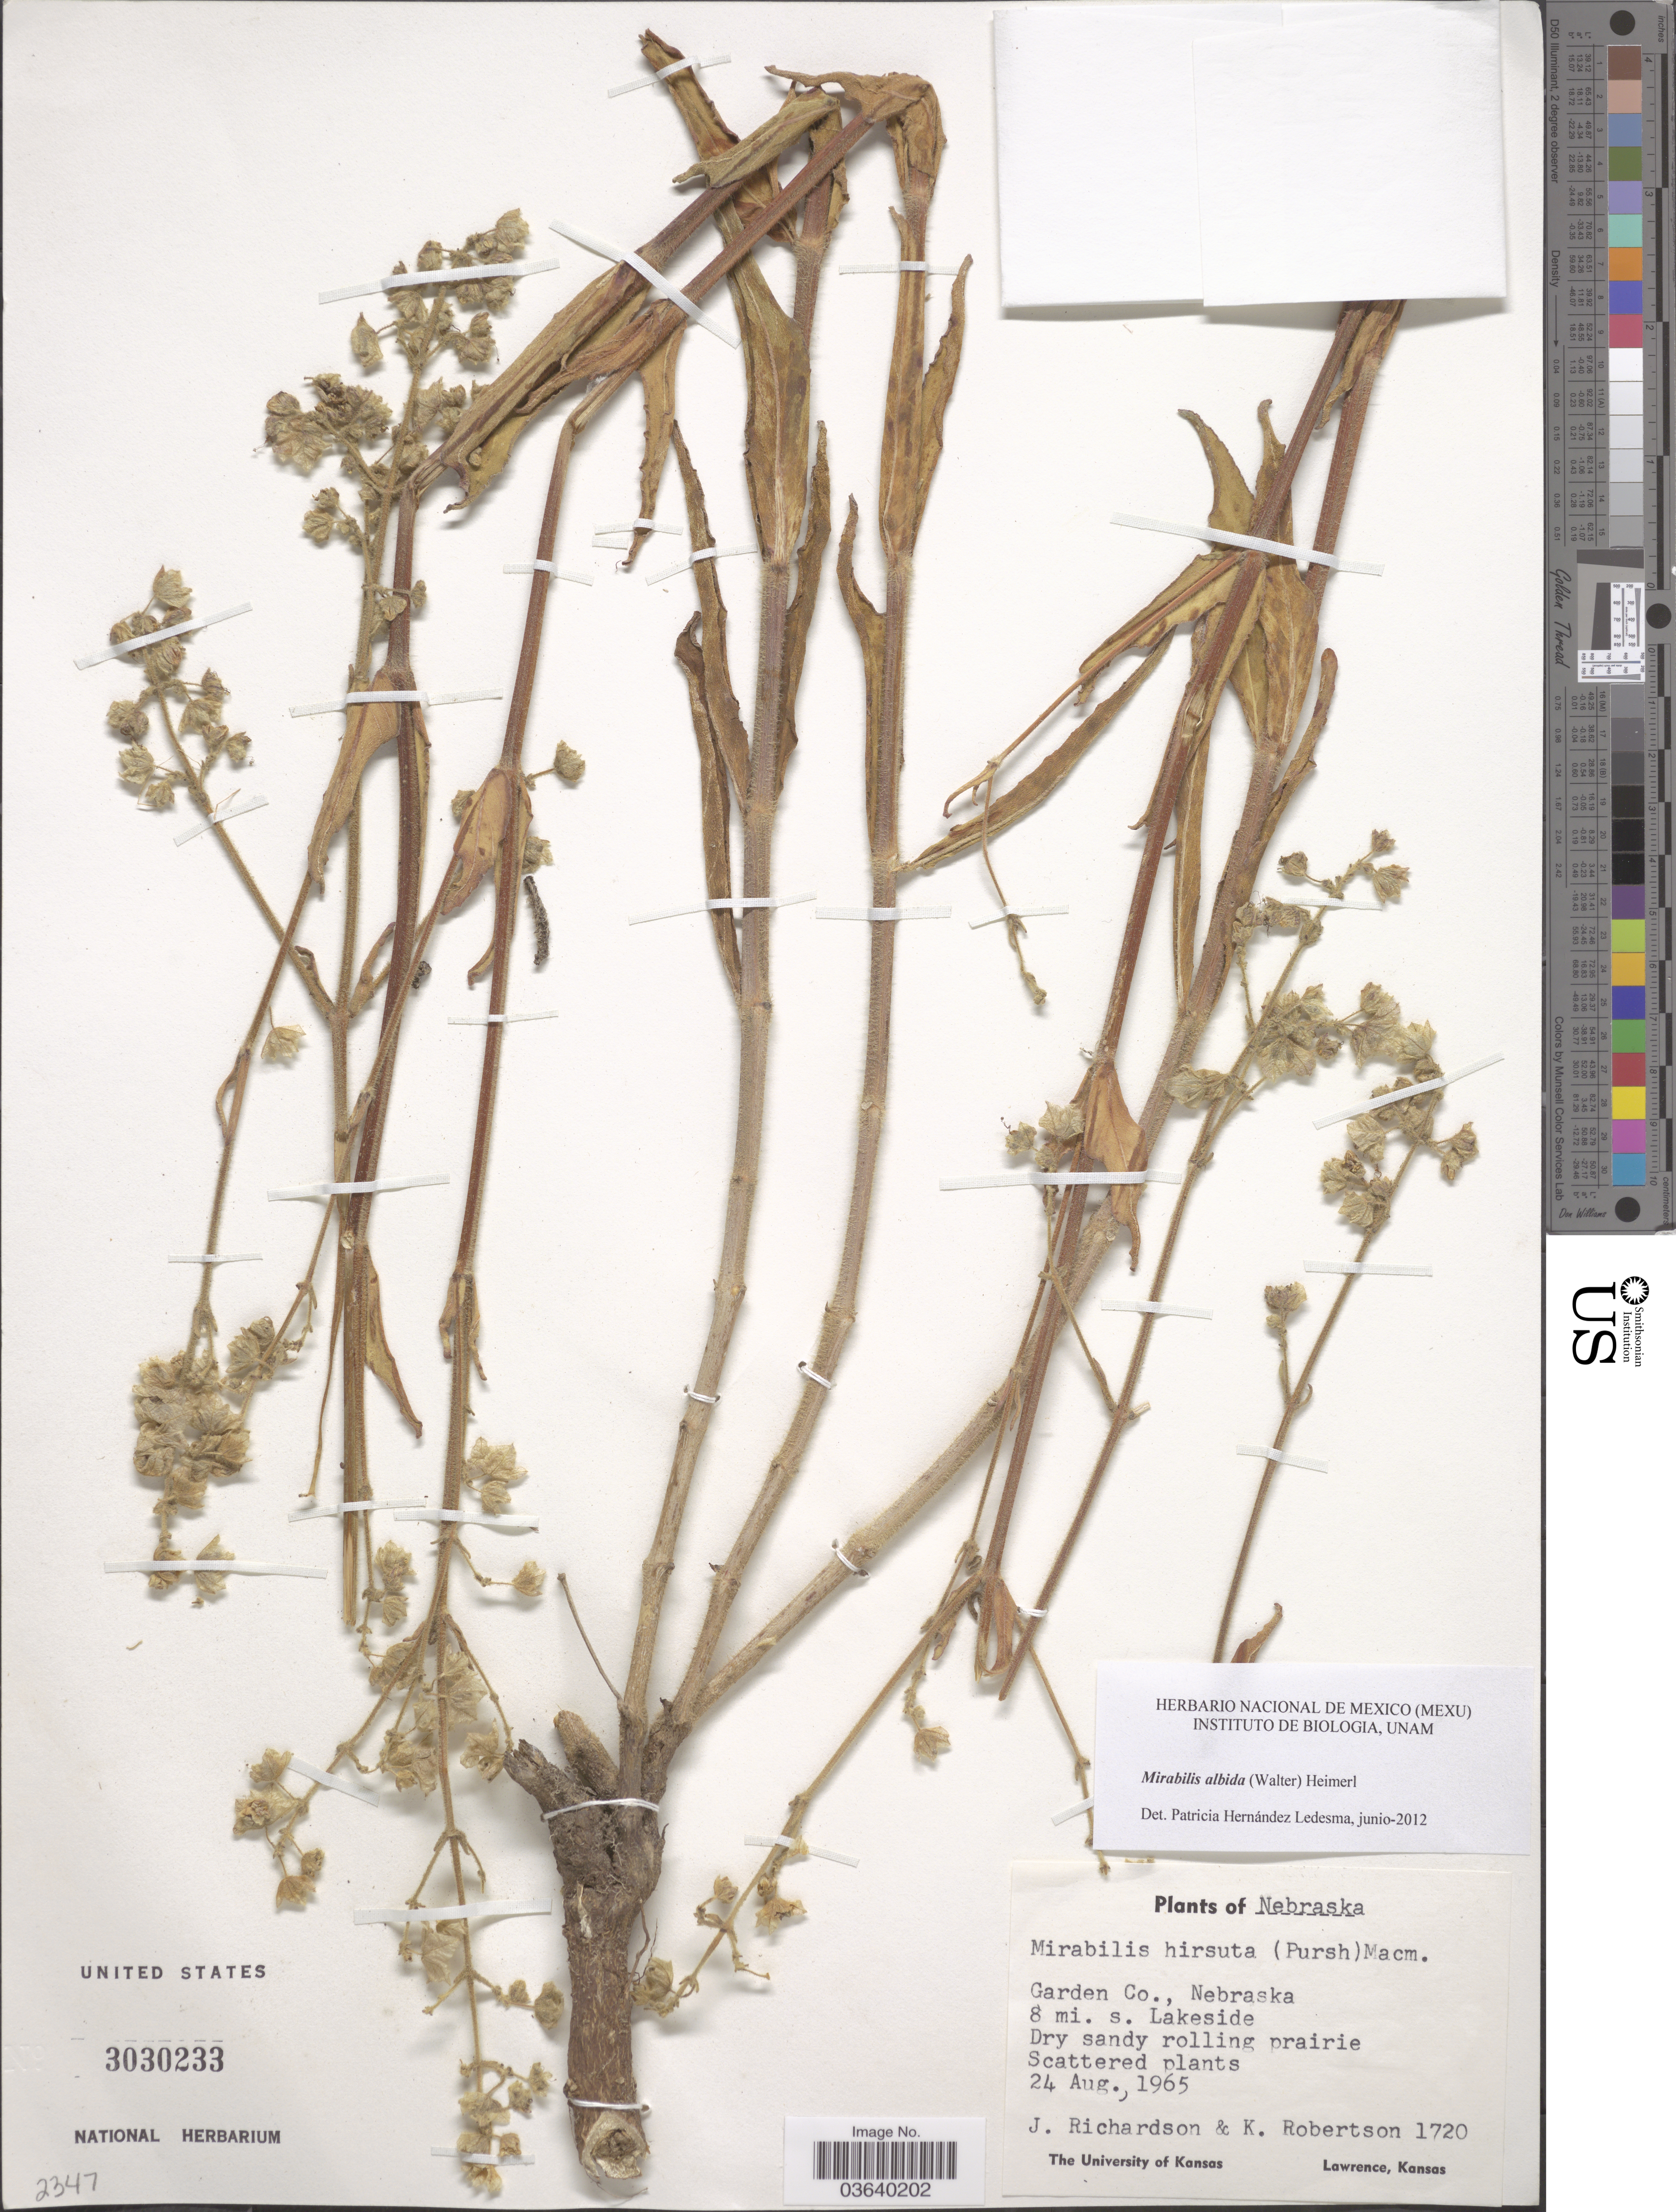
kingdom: Plantae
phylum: Tracheophyta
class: Magnoliopsida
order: Caryophyllales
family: Nyctaginaceae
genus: Mirabilis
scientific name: Mirabilis albida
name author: (Walter) Heimerl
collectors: J. Richardson & K. Robertson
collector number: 1720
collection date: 1965-08-24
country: United States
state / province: Nebraska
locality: Garden Co., 8 mi. s. Lakeside.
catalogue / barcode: US 3030233